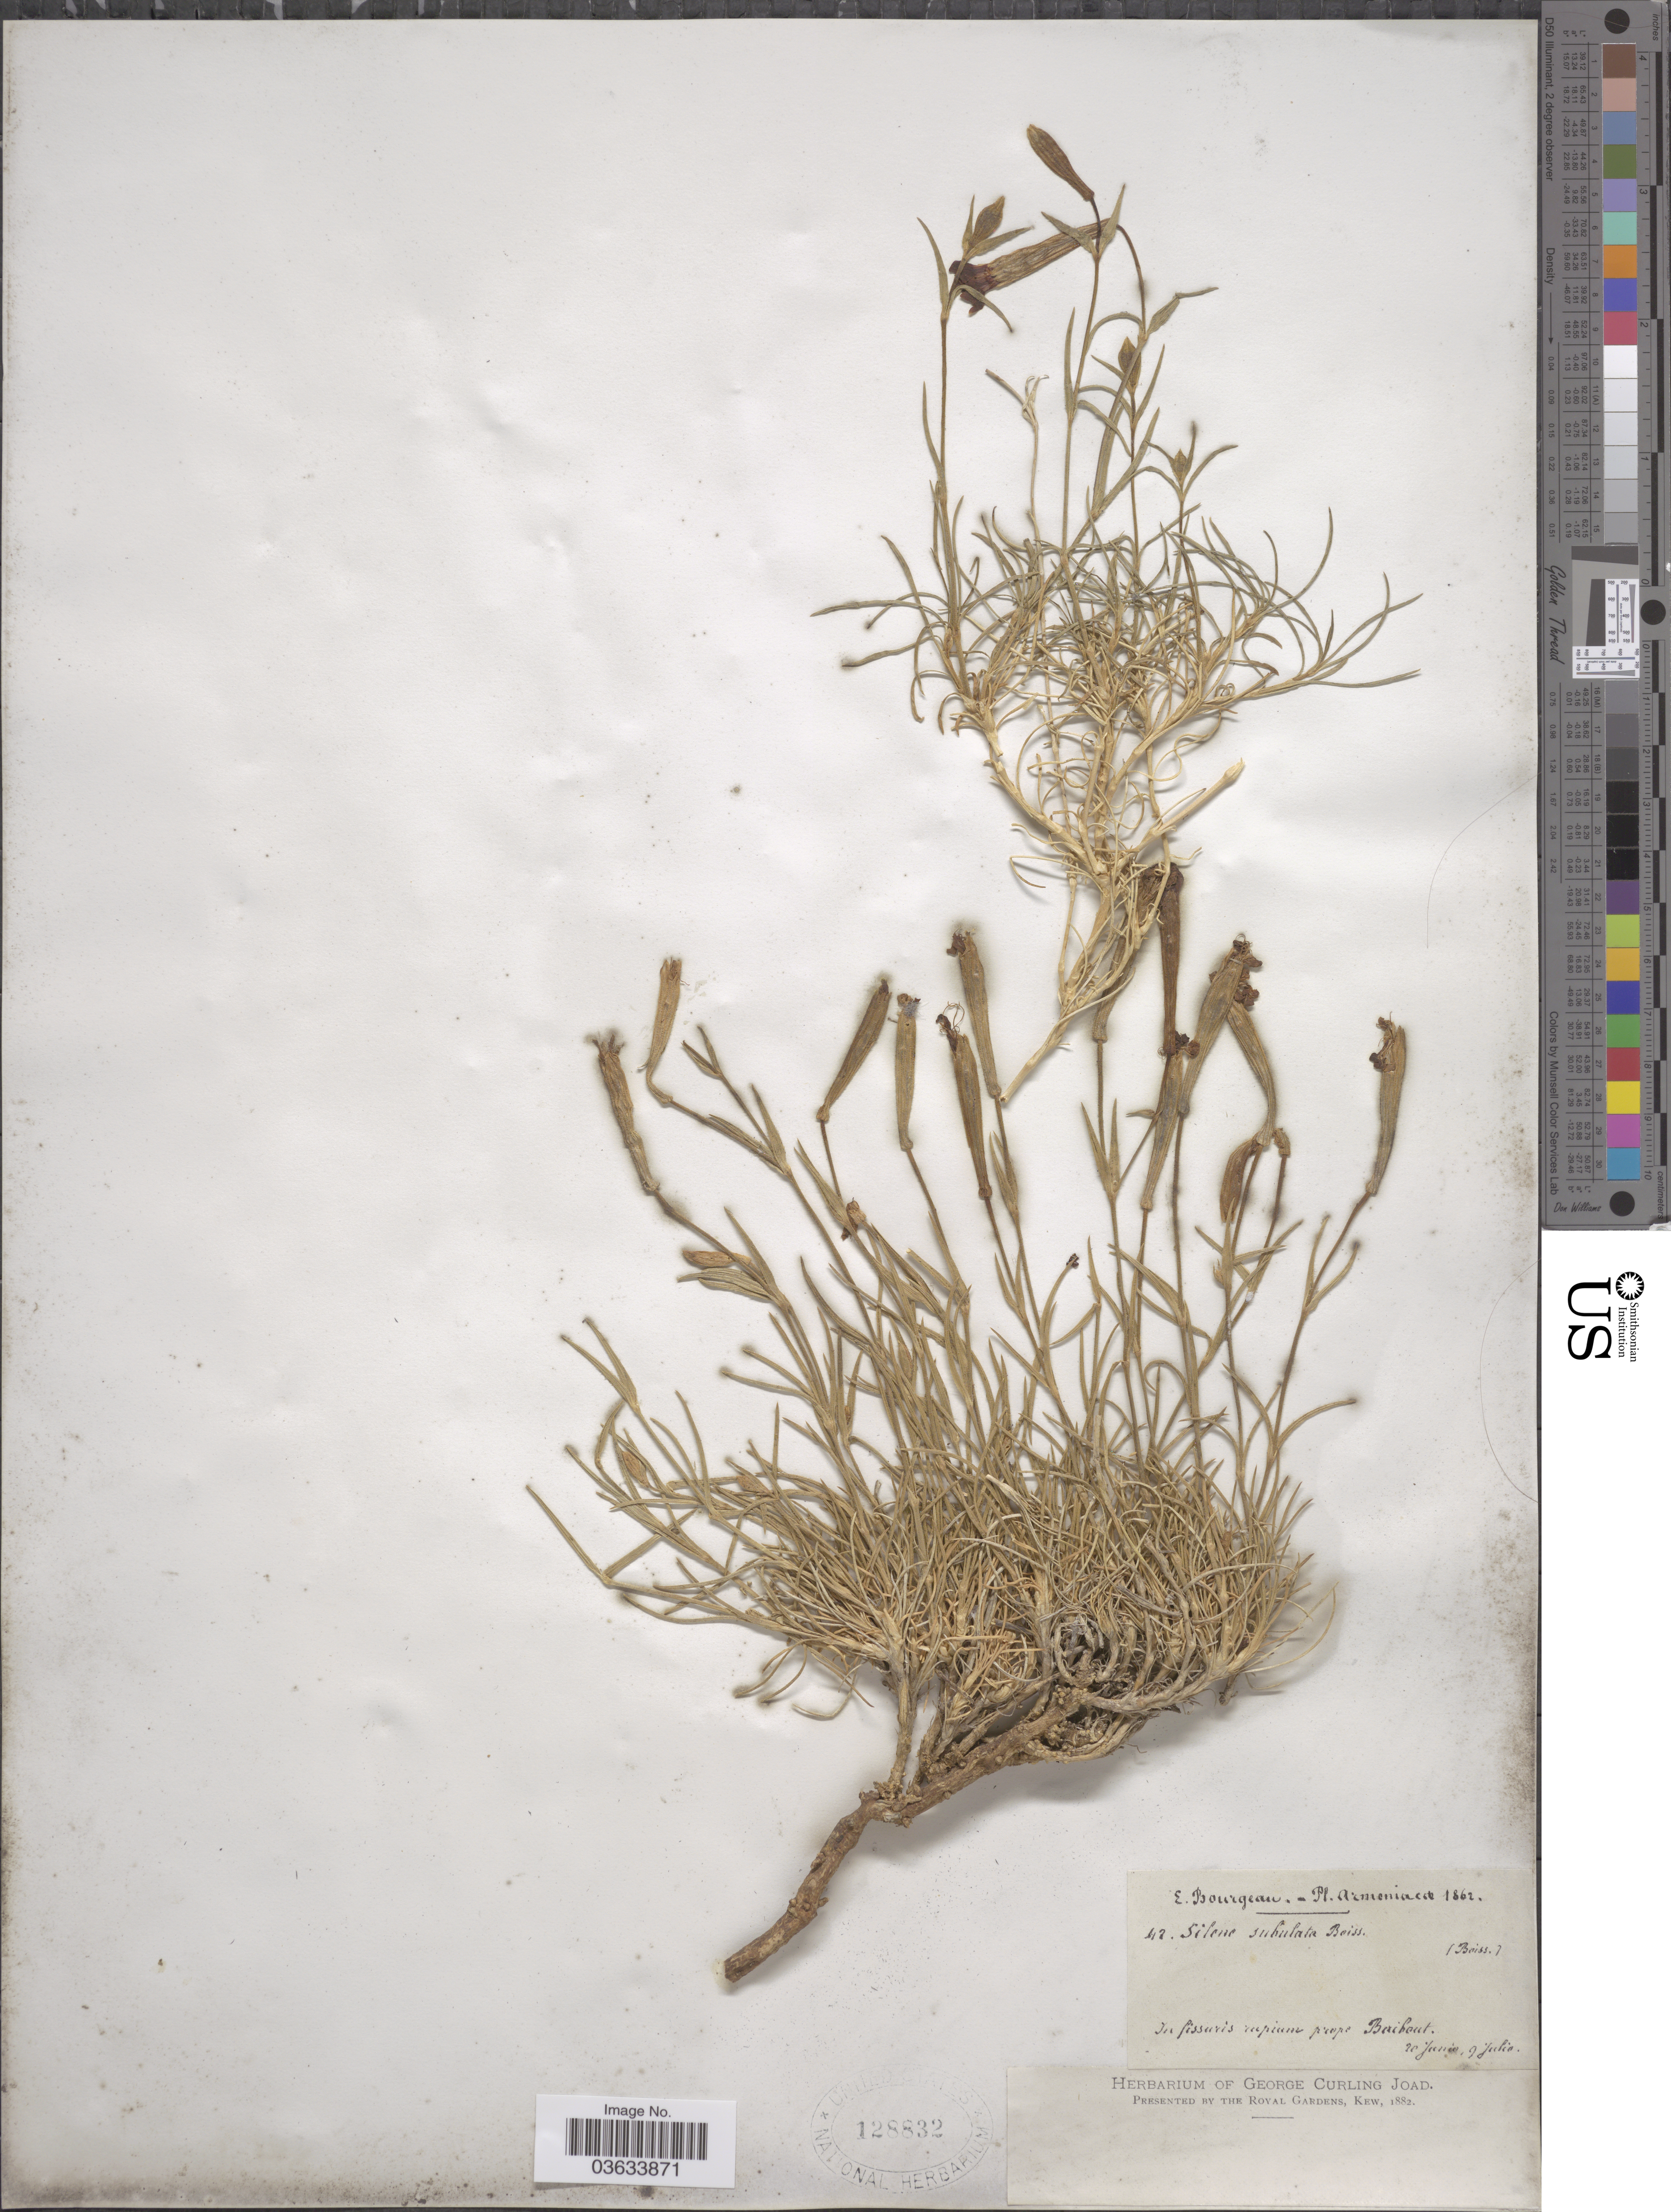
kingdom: Plantae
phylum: Tracheophyta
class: Magnoliopsida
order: Caryophyllales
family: Caryophyllaceae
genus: Silene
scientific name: Silene caryophylloides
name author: Otth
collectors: E. Bourgeau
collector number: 42*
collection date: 1862-06-20/1862-07-09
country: Armenia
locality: Baibout.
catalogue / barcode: US 128832